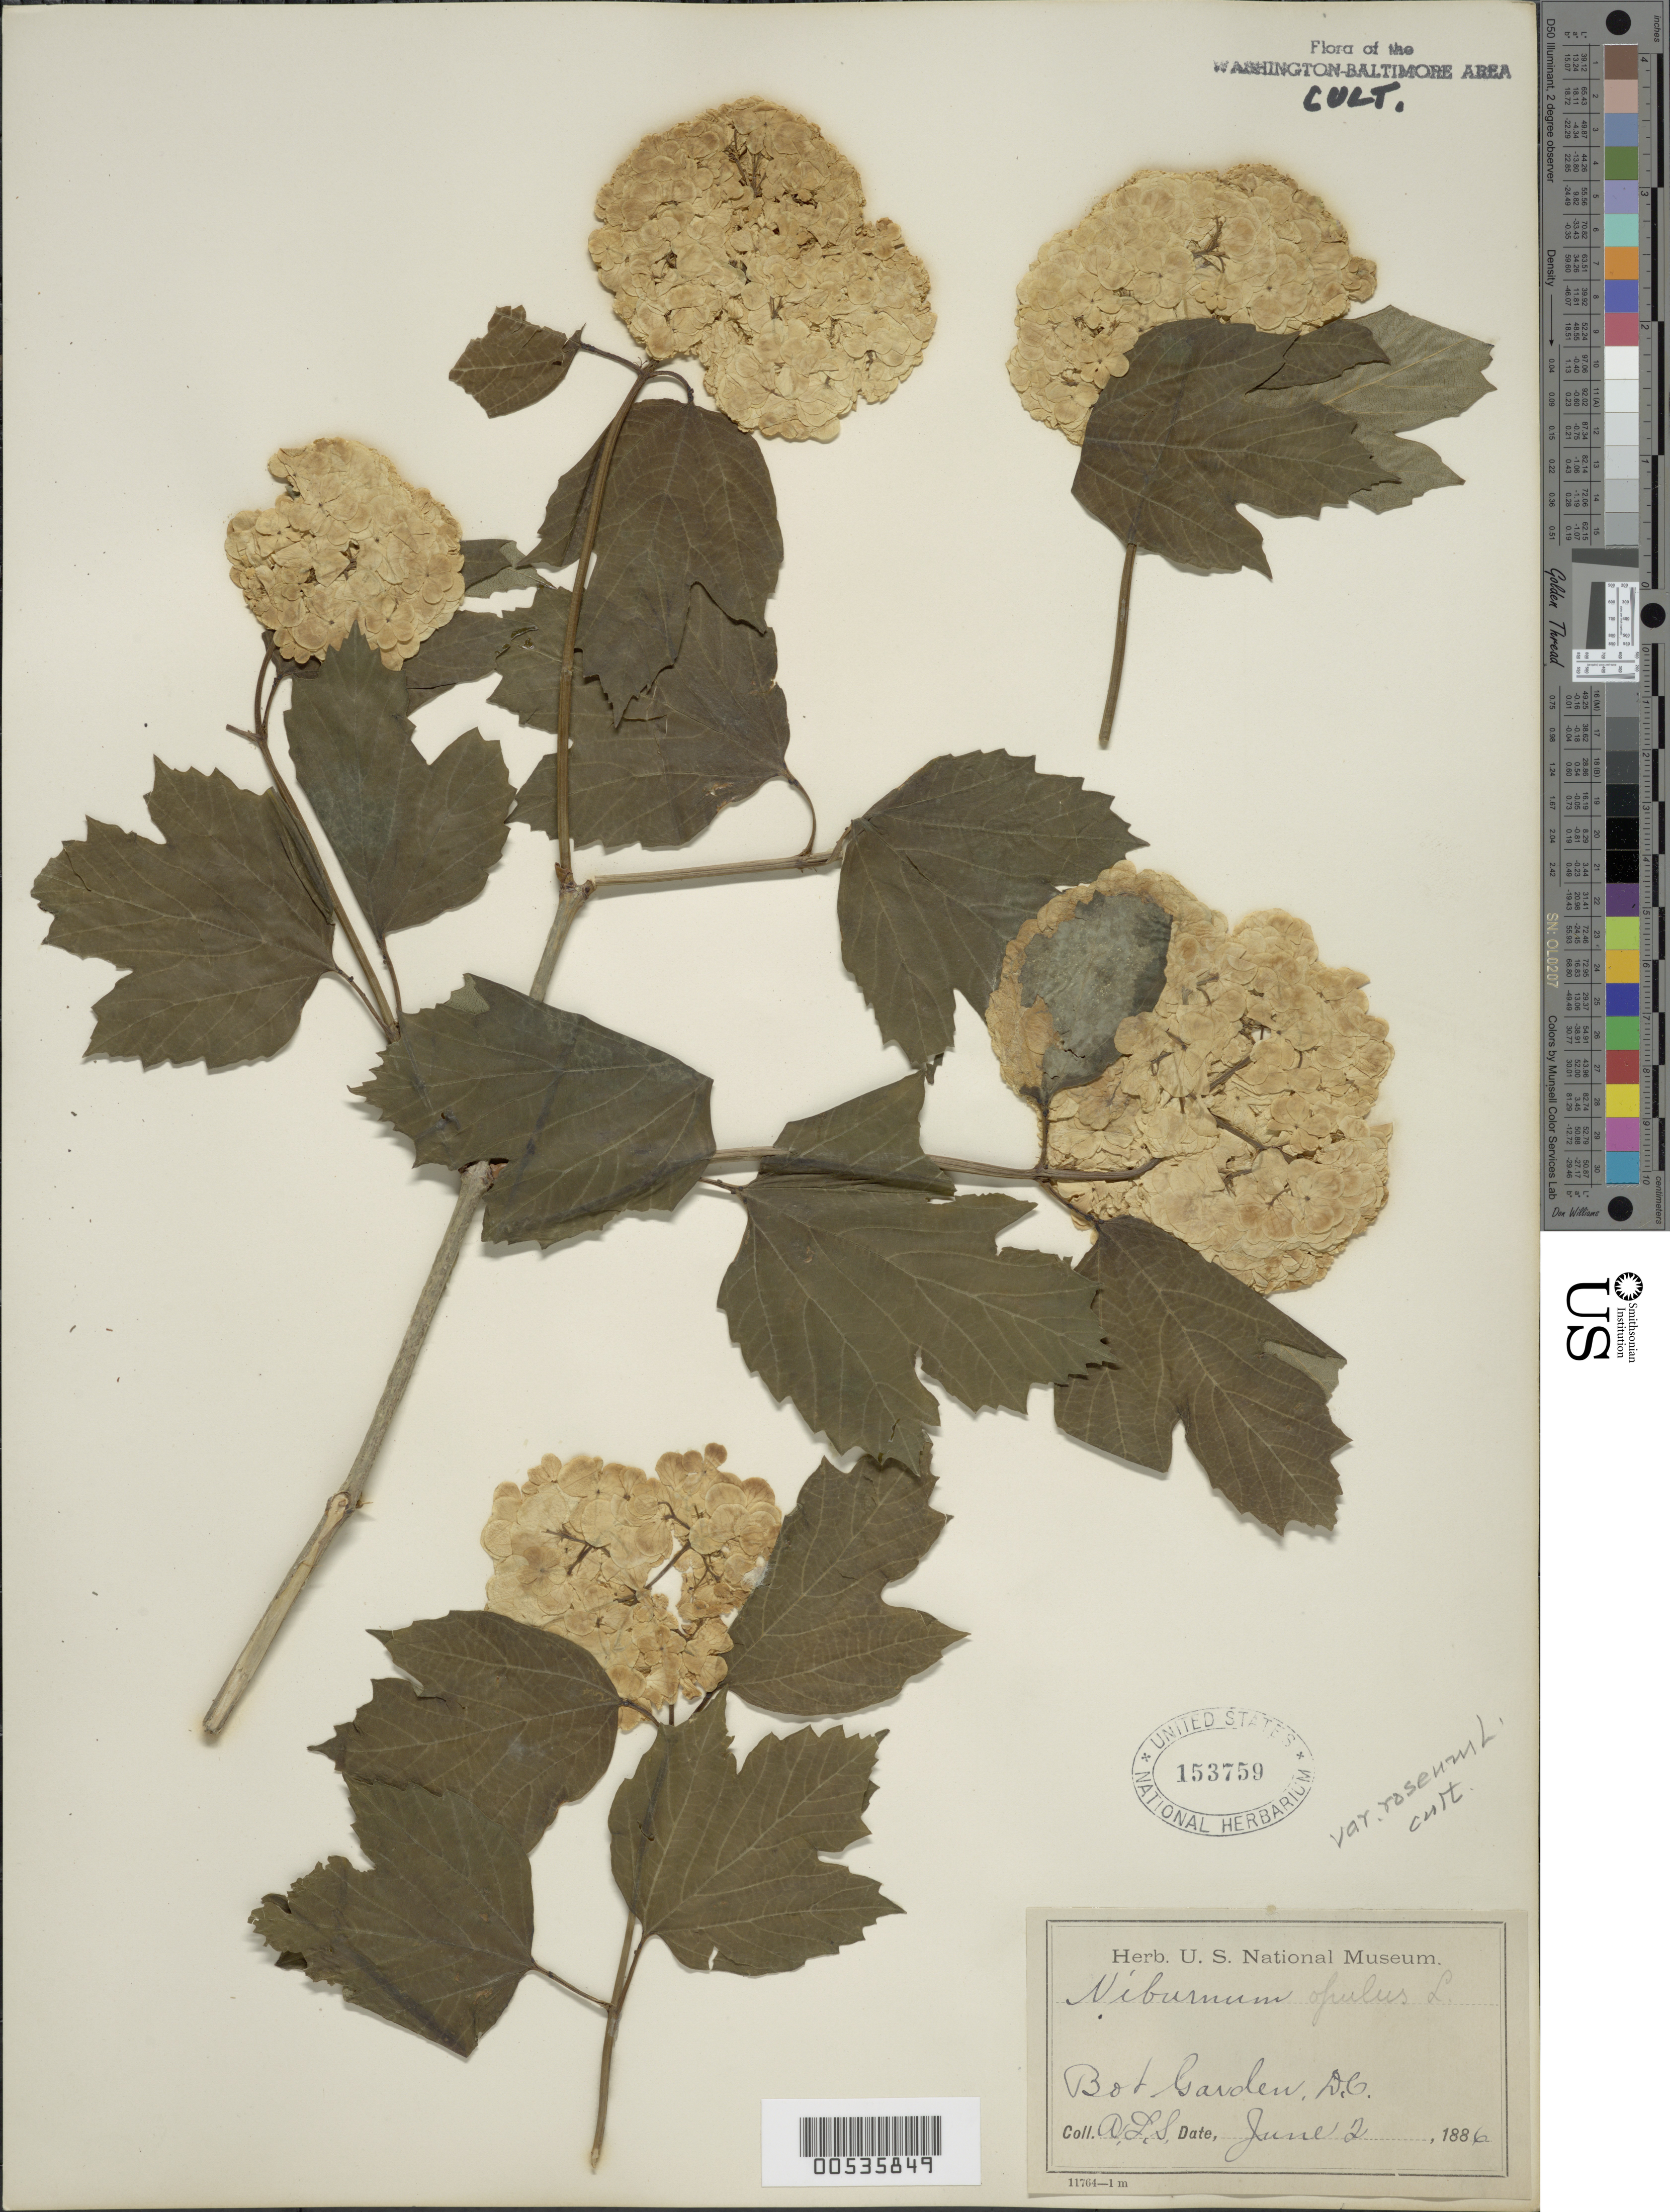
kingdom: Plantae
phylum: Tracheophyta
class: Magnoliopsida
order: Dipsacales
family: Viburnaceae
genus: Viburnum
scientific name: Viburnum opulus var. roseum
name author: L.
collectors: A. Schoff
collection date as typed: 02 Jun 1886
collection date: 1886-06-02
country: United States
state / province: District of Columbia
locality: Washington DC Area, Botanical garden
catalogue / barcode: US 153759